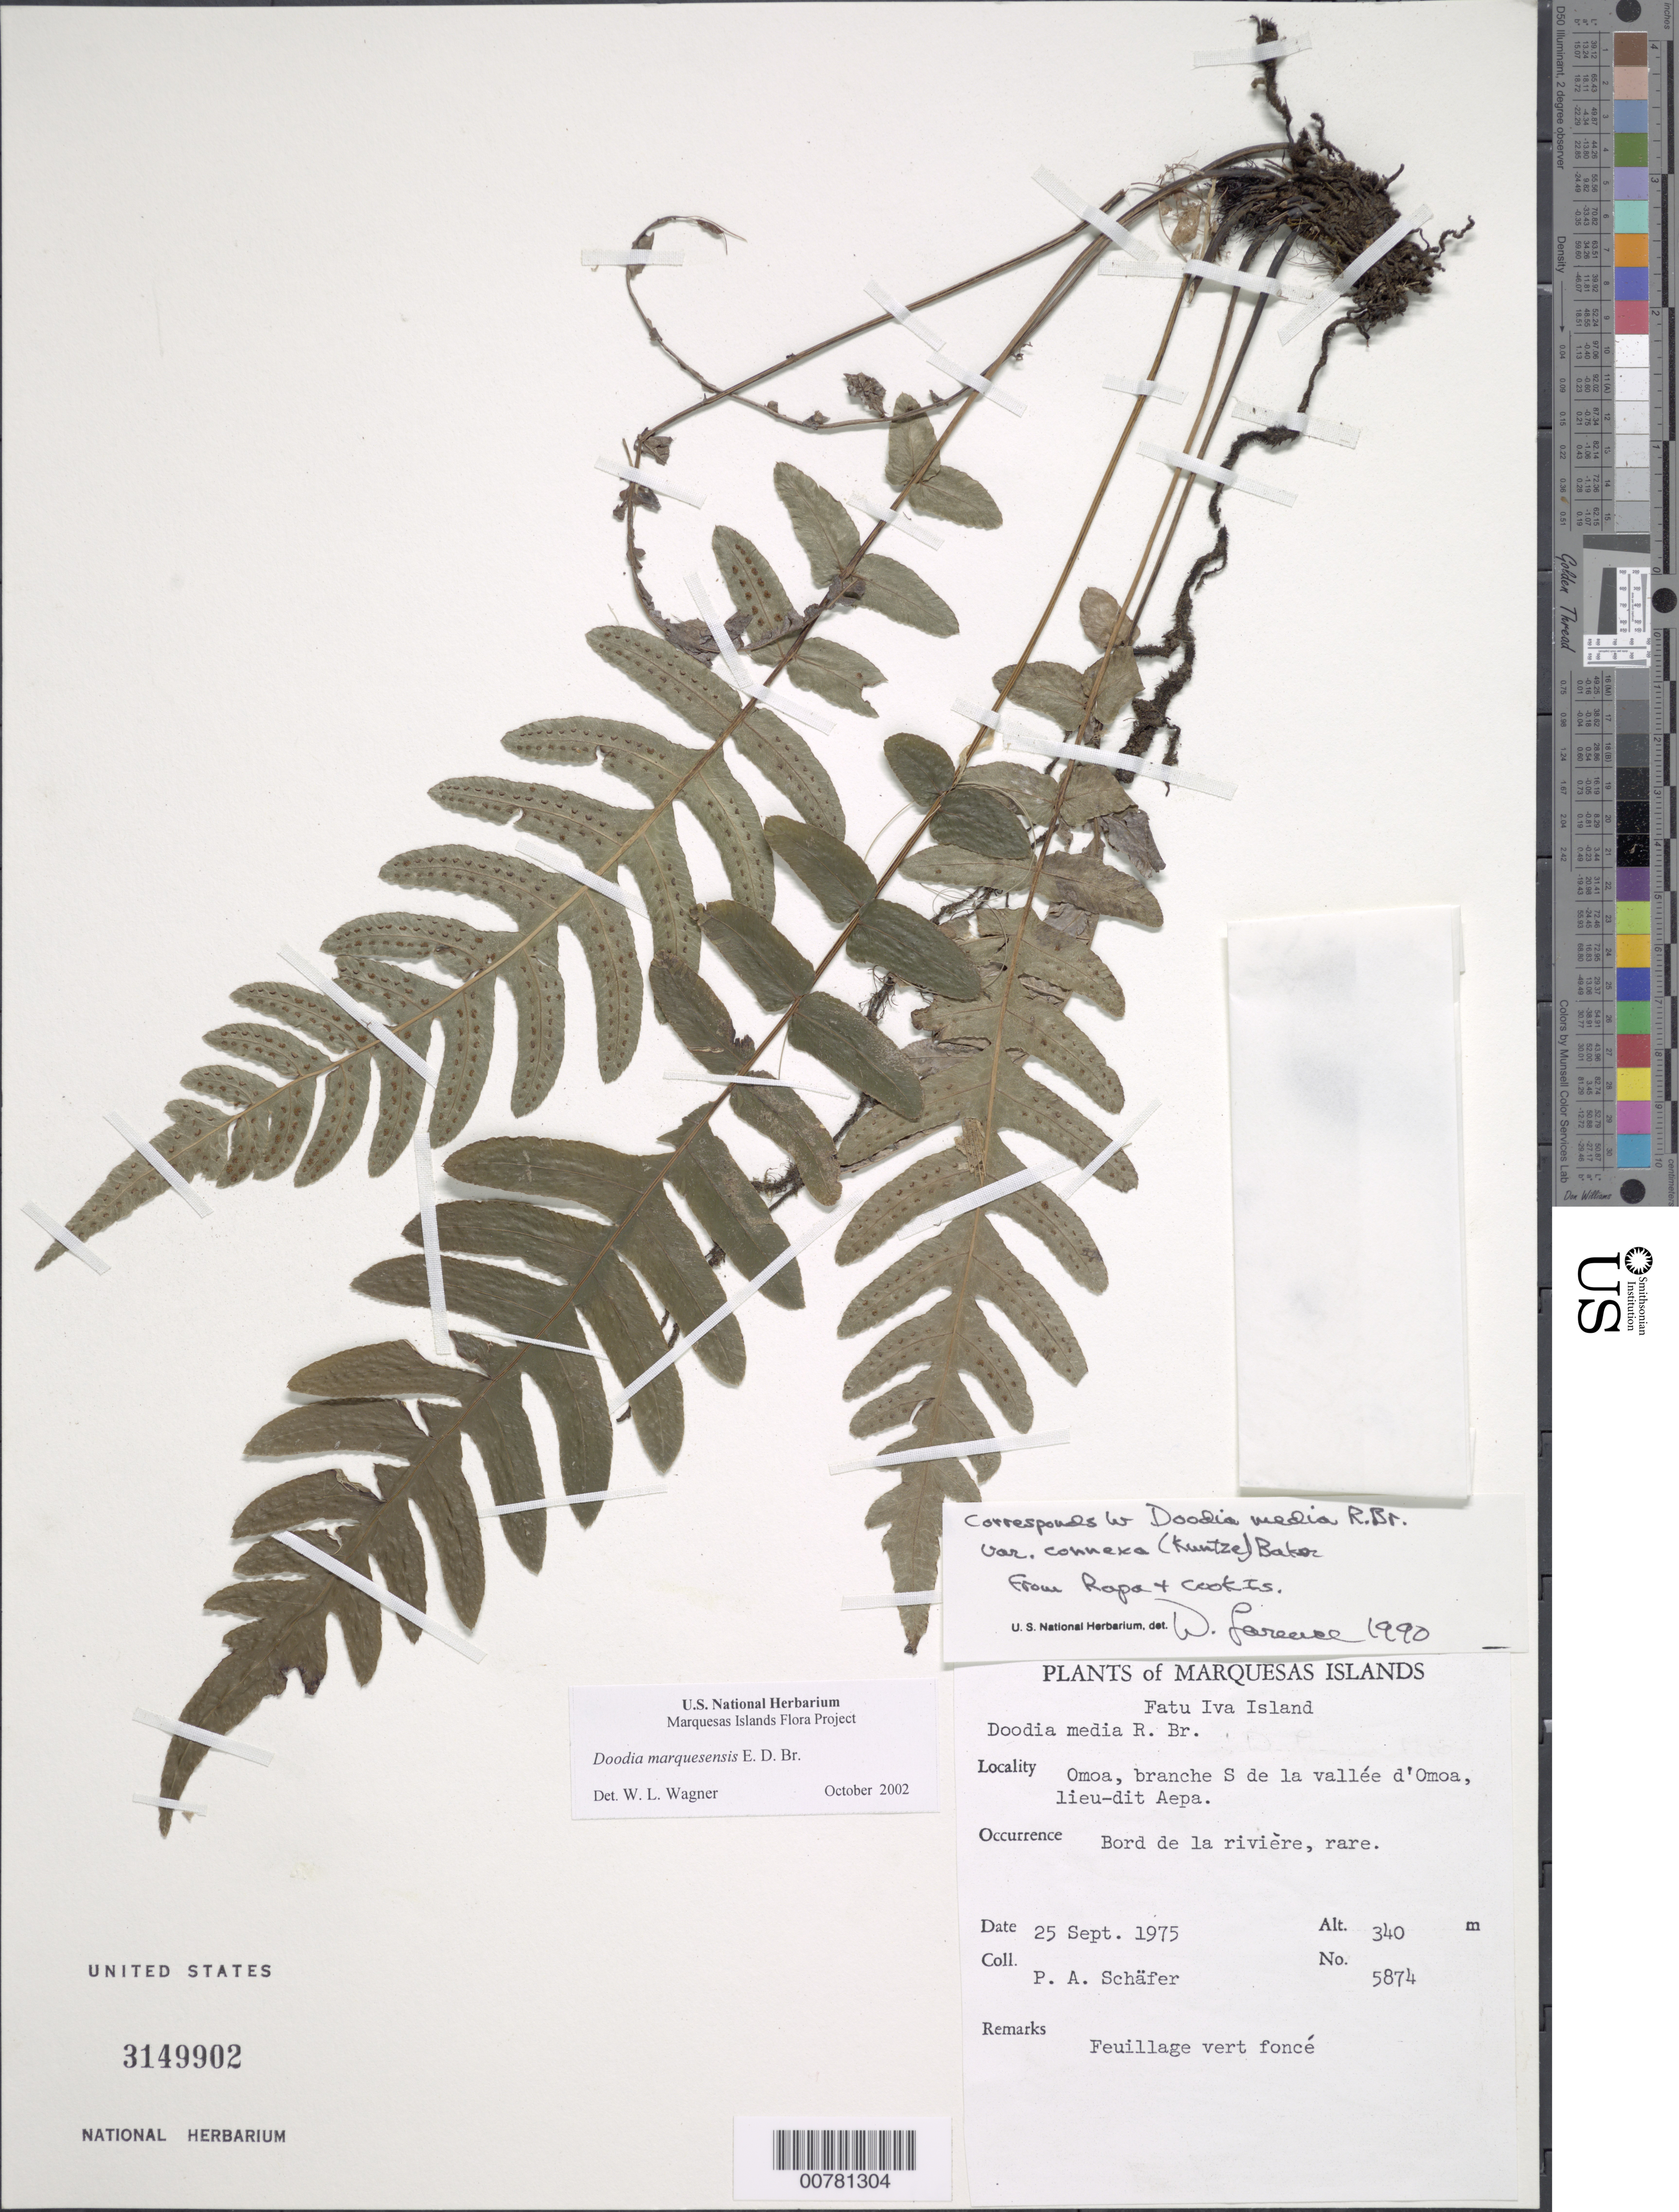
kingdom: Plantae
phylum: Tracheophyta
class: Polypodiopsida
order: Polypodiales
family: Blechnaceae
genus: Doodia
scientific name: Doodia marquesensis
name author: E.D. Br.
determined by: Wagner, W. L., (BOT), Smithsonian Institution - National Museum of Natural History (UNITED STATES)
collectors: P. A. Schäfer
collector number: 5874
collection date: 1975-09-25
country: French Polynesia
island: Fatu Hiva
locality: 'Omo'a, branche S de la vallée d'Omo'a, lieu-dit Aepa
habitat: Bord de la rivière; rare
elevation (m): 340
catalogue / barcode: US 3149902